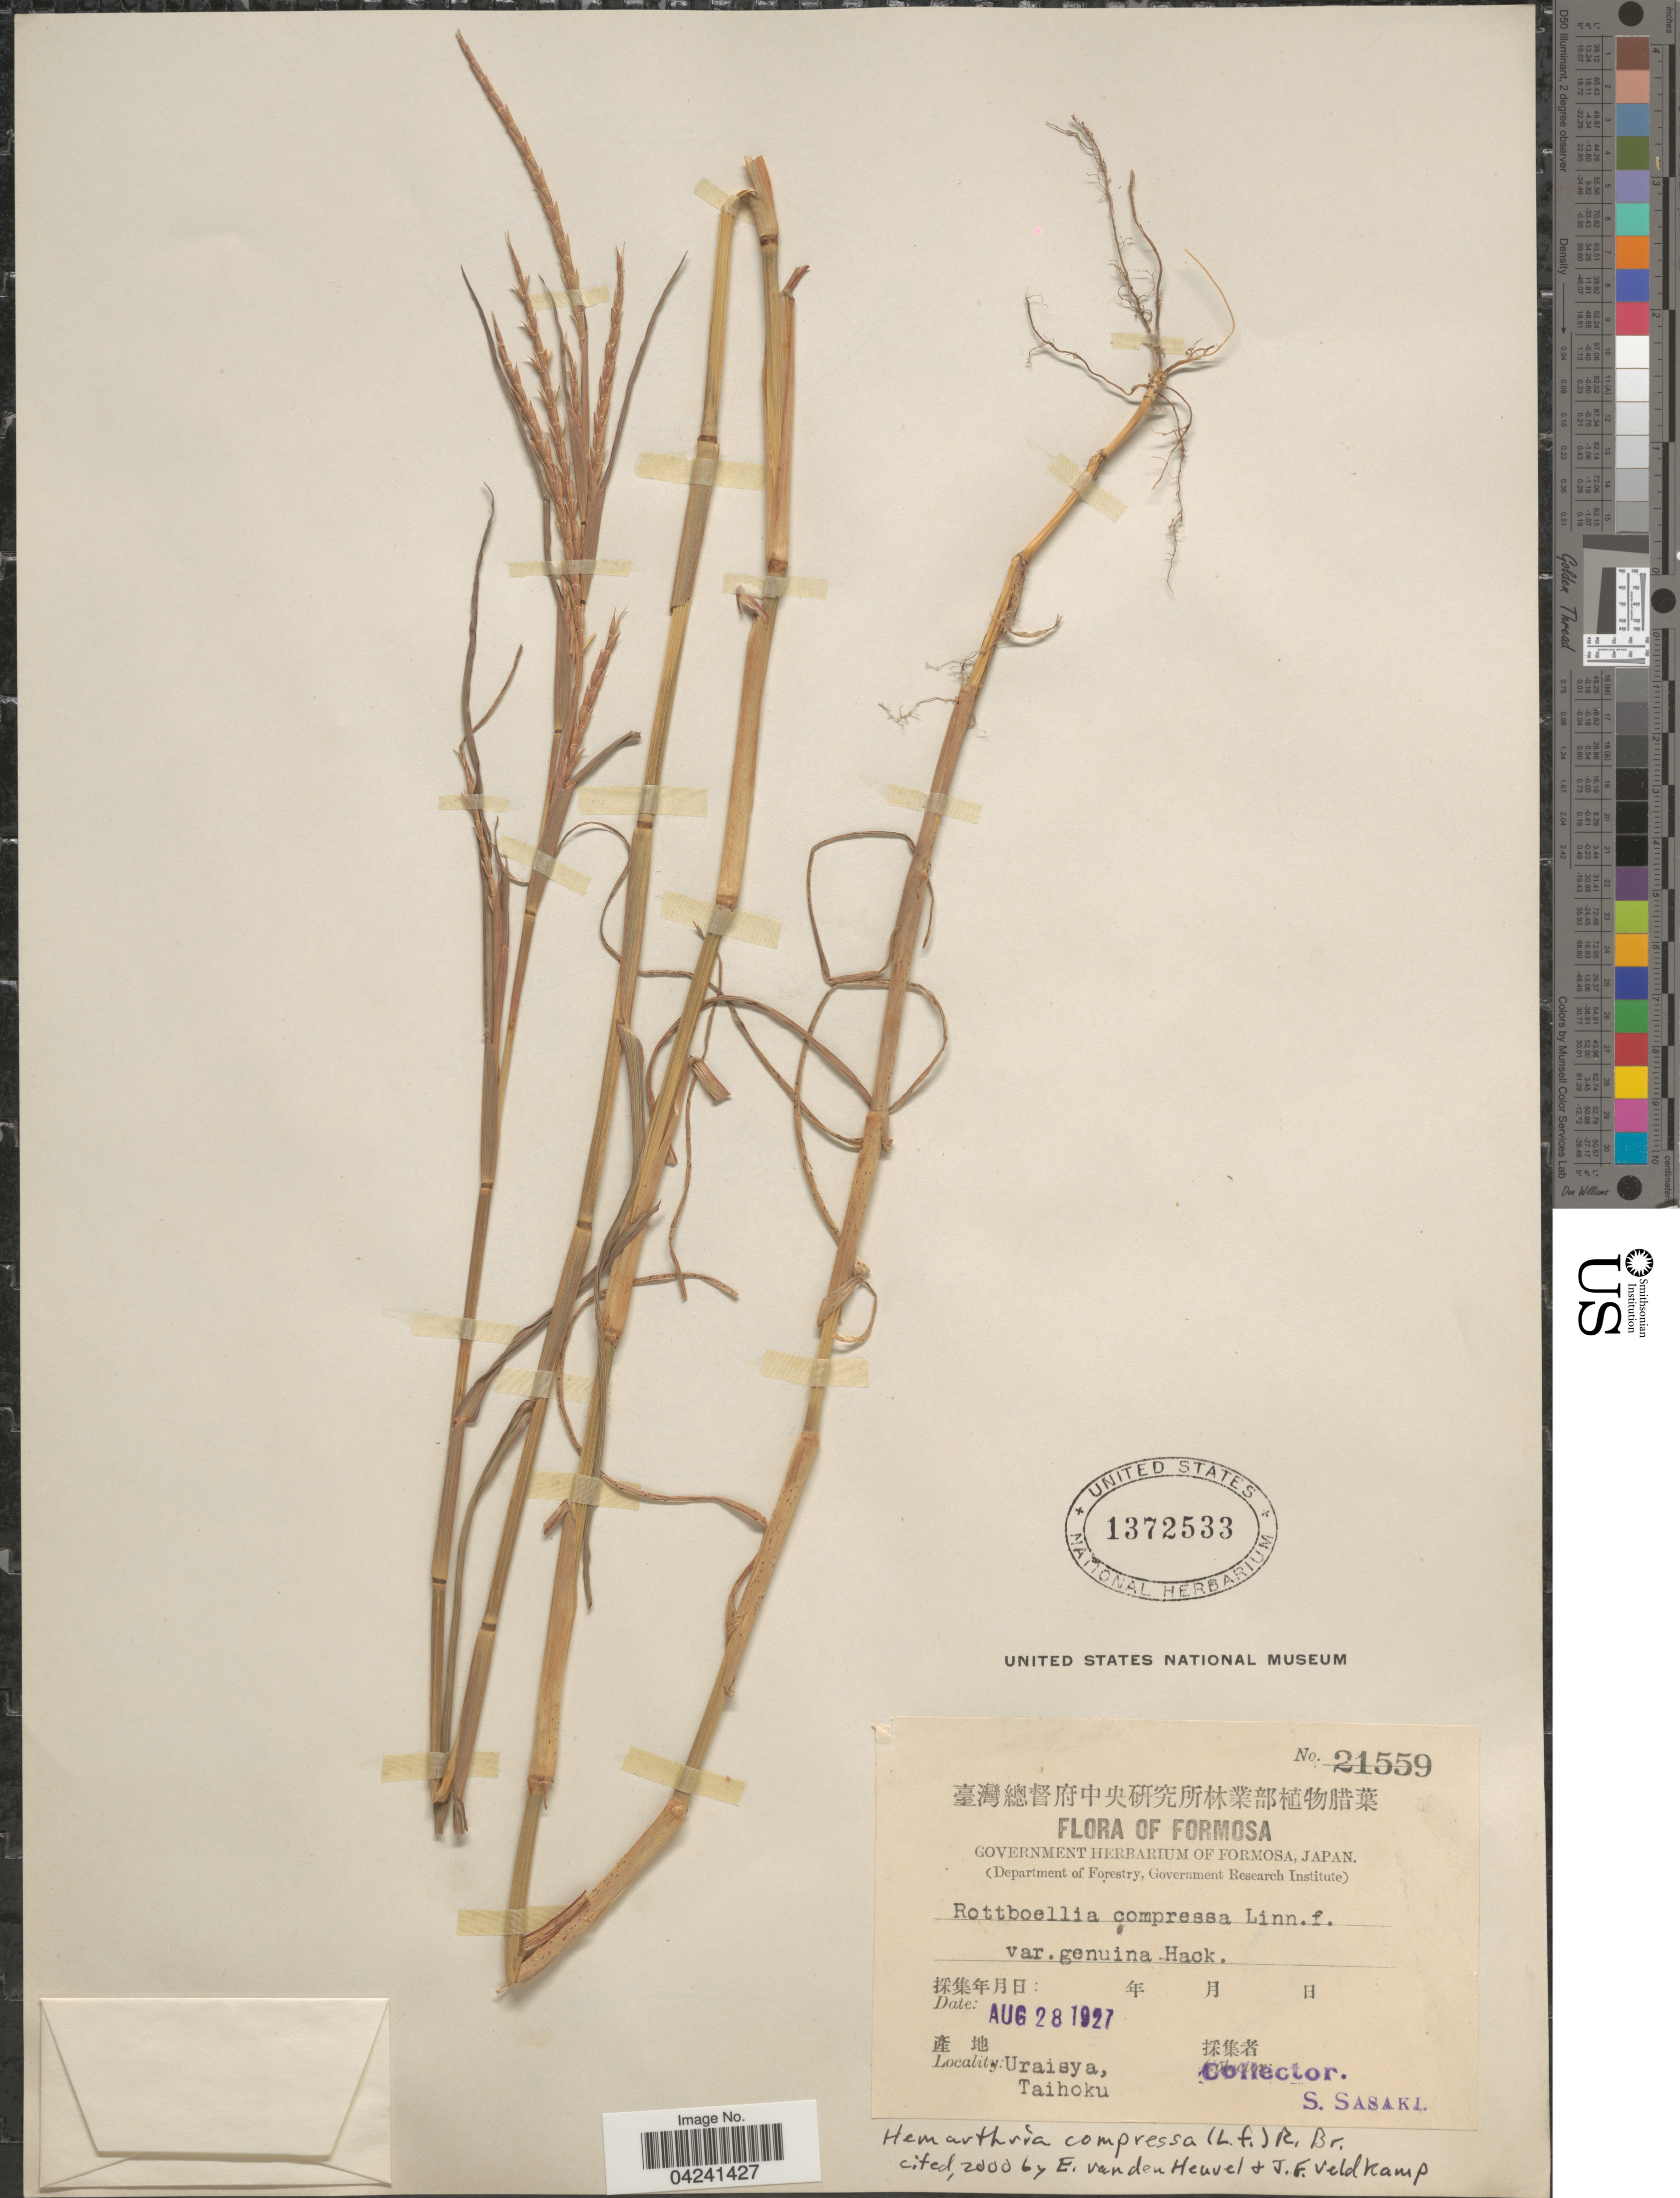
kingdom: Plantae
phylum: Tracheophyta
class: Liliopsida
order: Poales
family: Poaceae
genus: Hemarthria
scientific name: Hemarthria compressa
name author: (L.) R. Br.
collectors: S. Sasaki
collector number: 21559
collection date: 1927-08-28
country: Taiwan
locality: Formosa. Uraisya, Taihoku.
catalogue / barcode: US 1372533